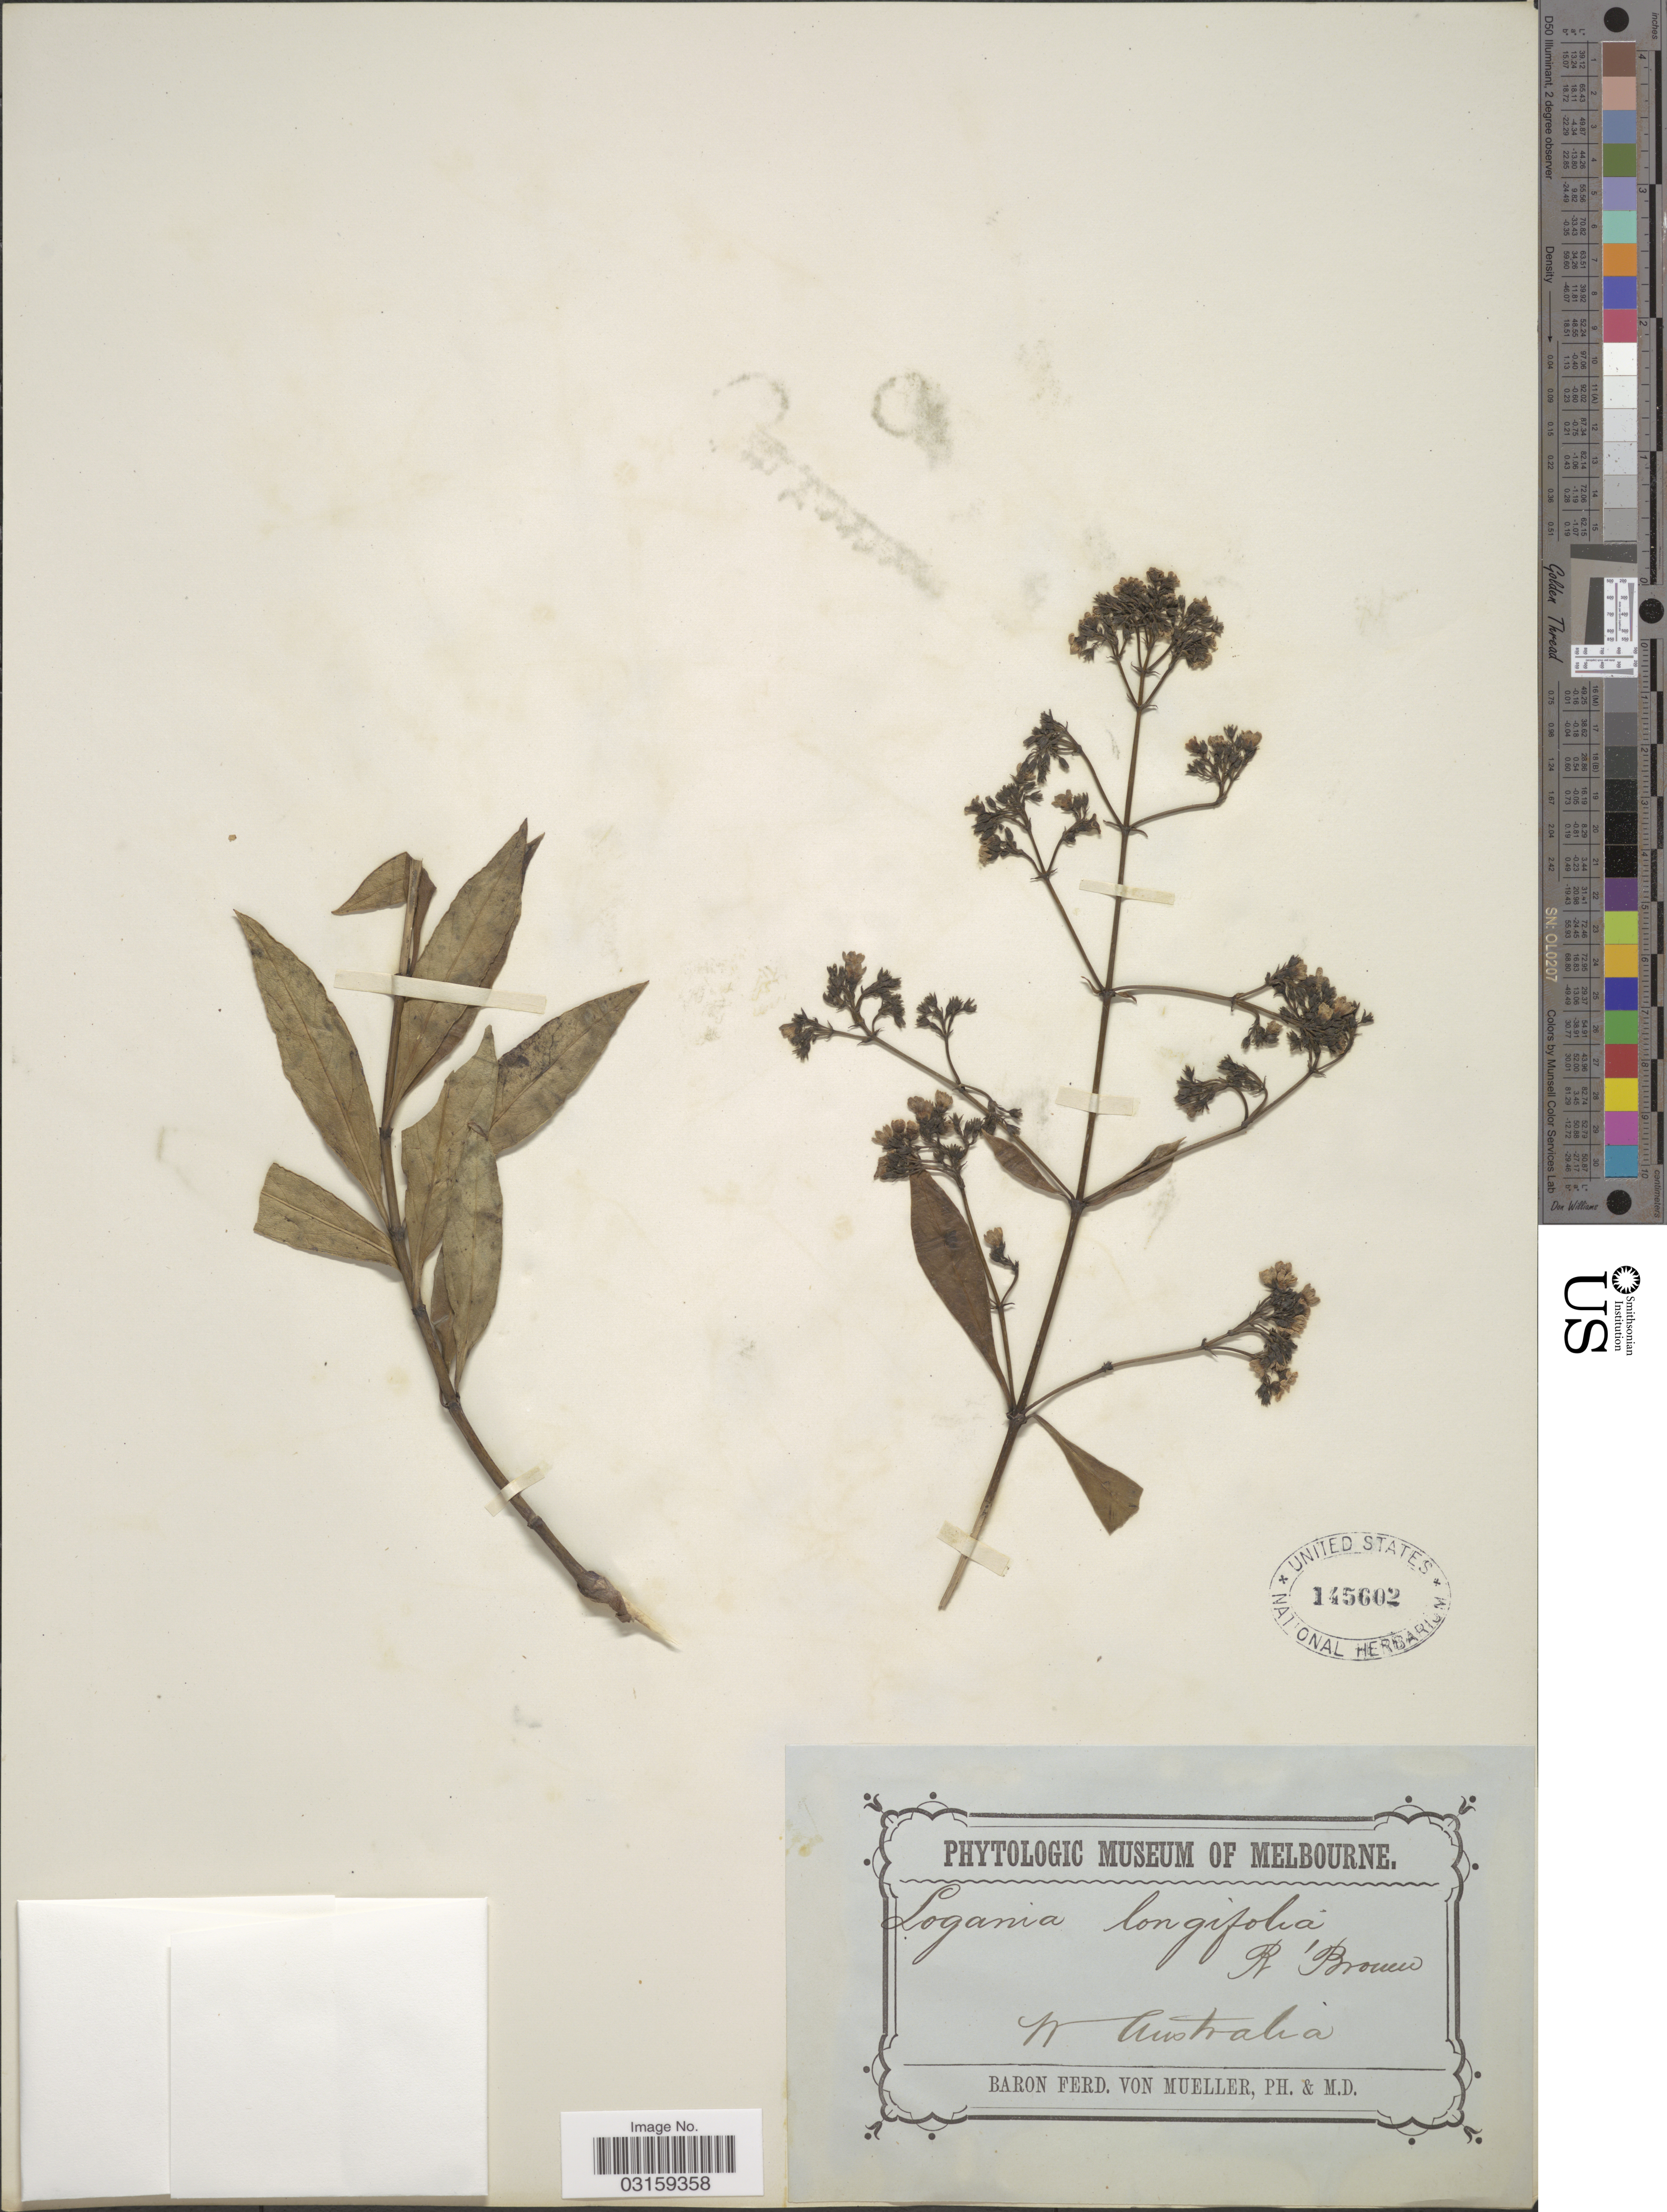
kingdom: Plantae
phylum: Tracheophyta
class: Magnoliopsida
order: Gentianales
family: Loganiaceae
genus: Logania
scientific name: Logania vaginalis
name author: (Labill.) F. Muell.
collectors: F. Mueller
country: Australia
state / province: Western Australia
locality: W. Australia.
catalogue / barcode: US 145602